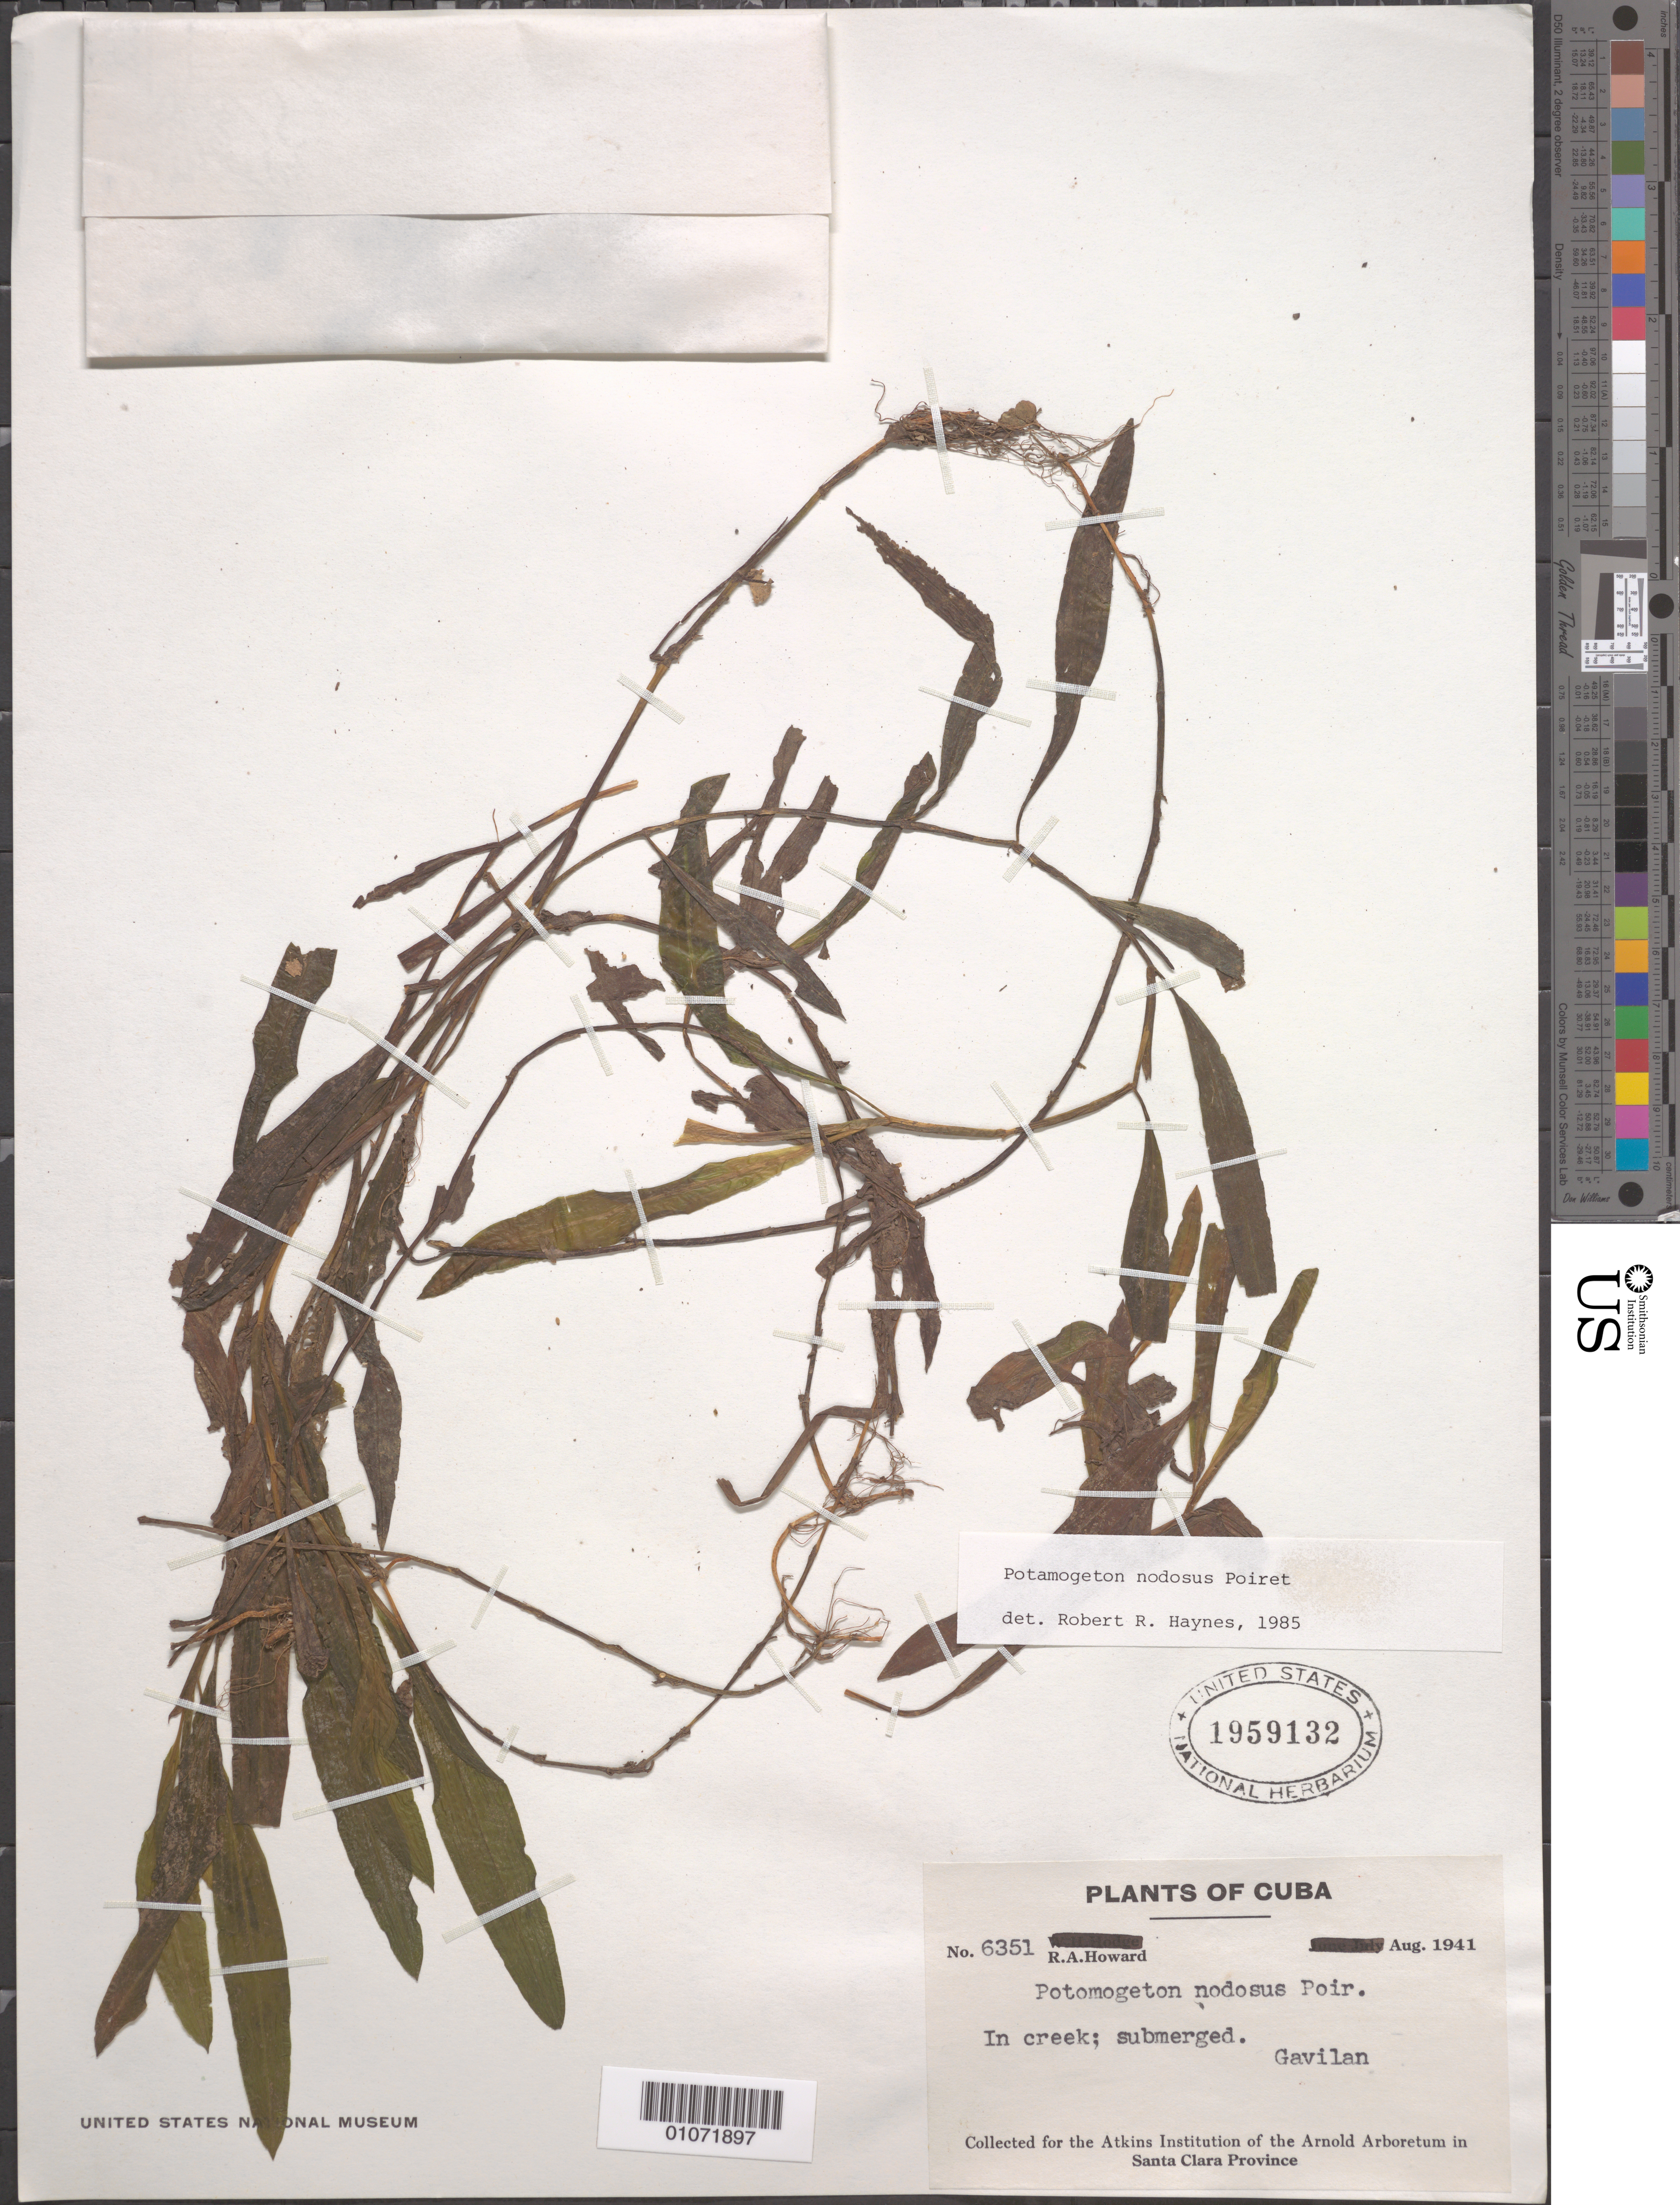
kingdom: Plantae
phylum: Tracheophyta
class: Liliopsida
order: Alismatales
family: Potamogetonaceae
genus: Potamogeton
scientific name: Potamogeton nodosus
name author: Poir.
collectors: R. A. Howard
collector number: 6351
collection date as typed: Aug 1941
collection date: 1941-08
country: Cuba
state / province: Las Villas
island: Cuba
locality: Collected for the Atkins Institute of the Arnold Arboretum in Santa Clara Province In creek; submerged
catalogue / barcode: US 1959132